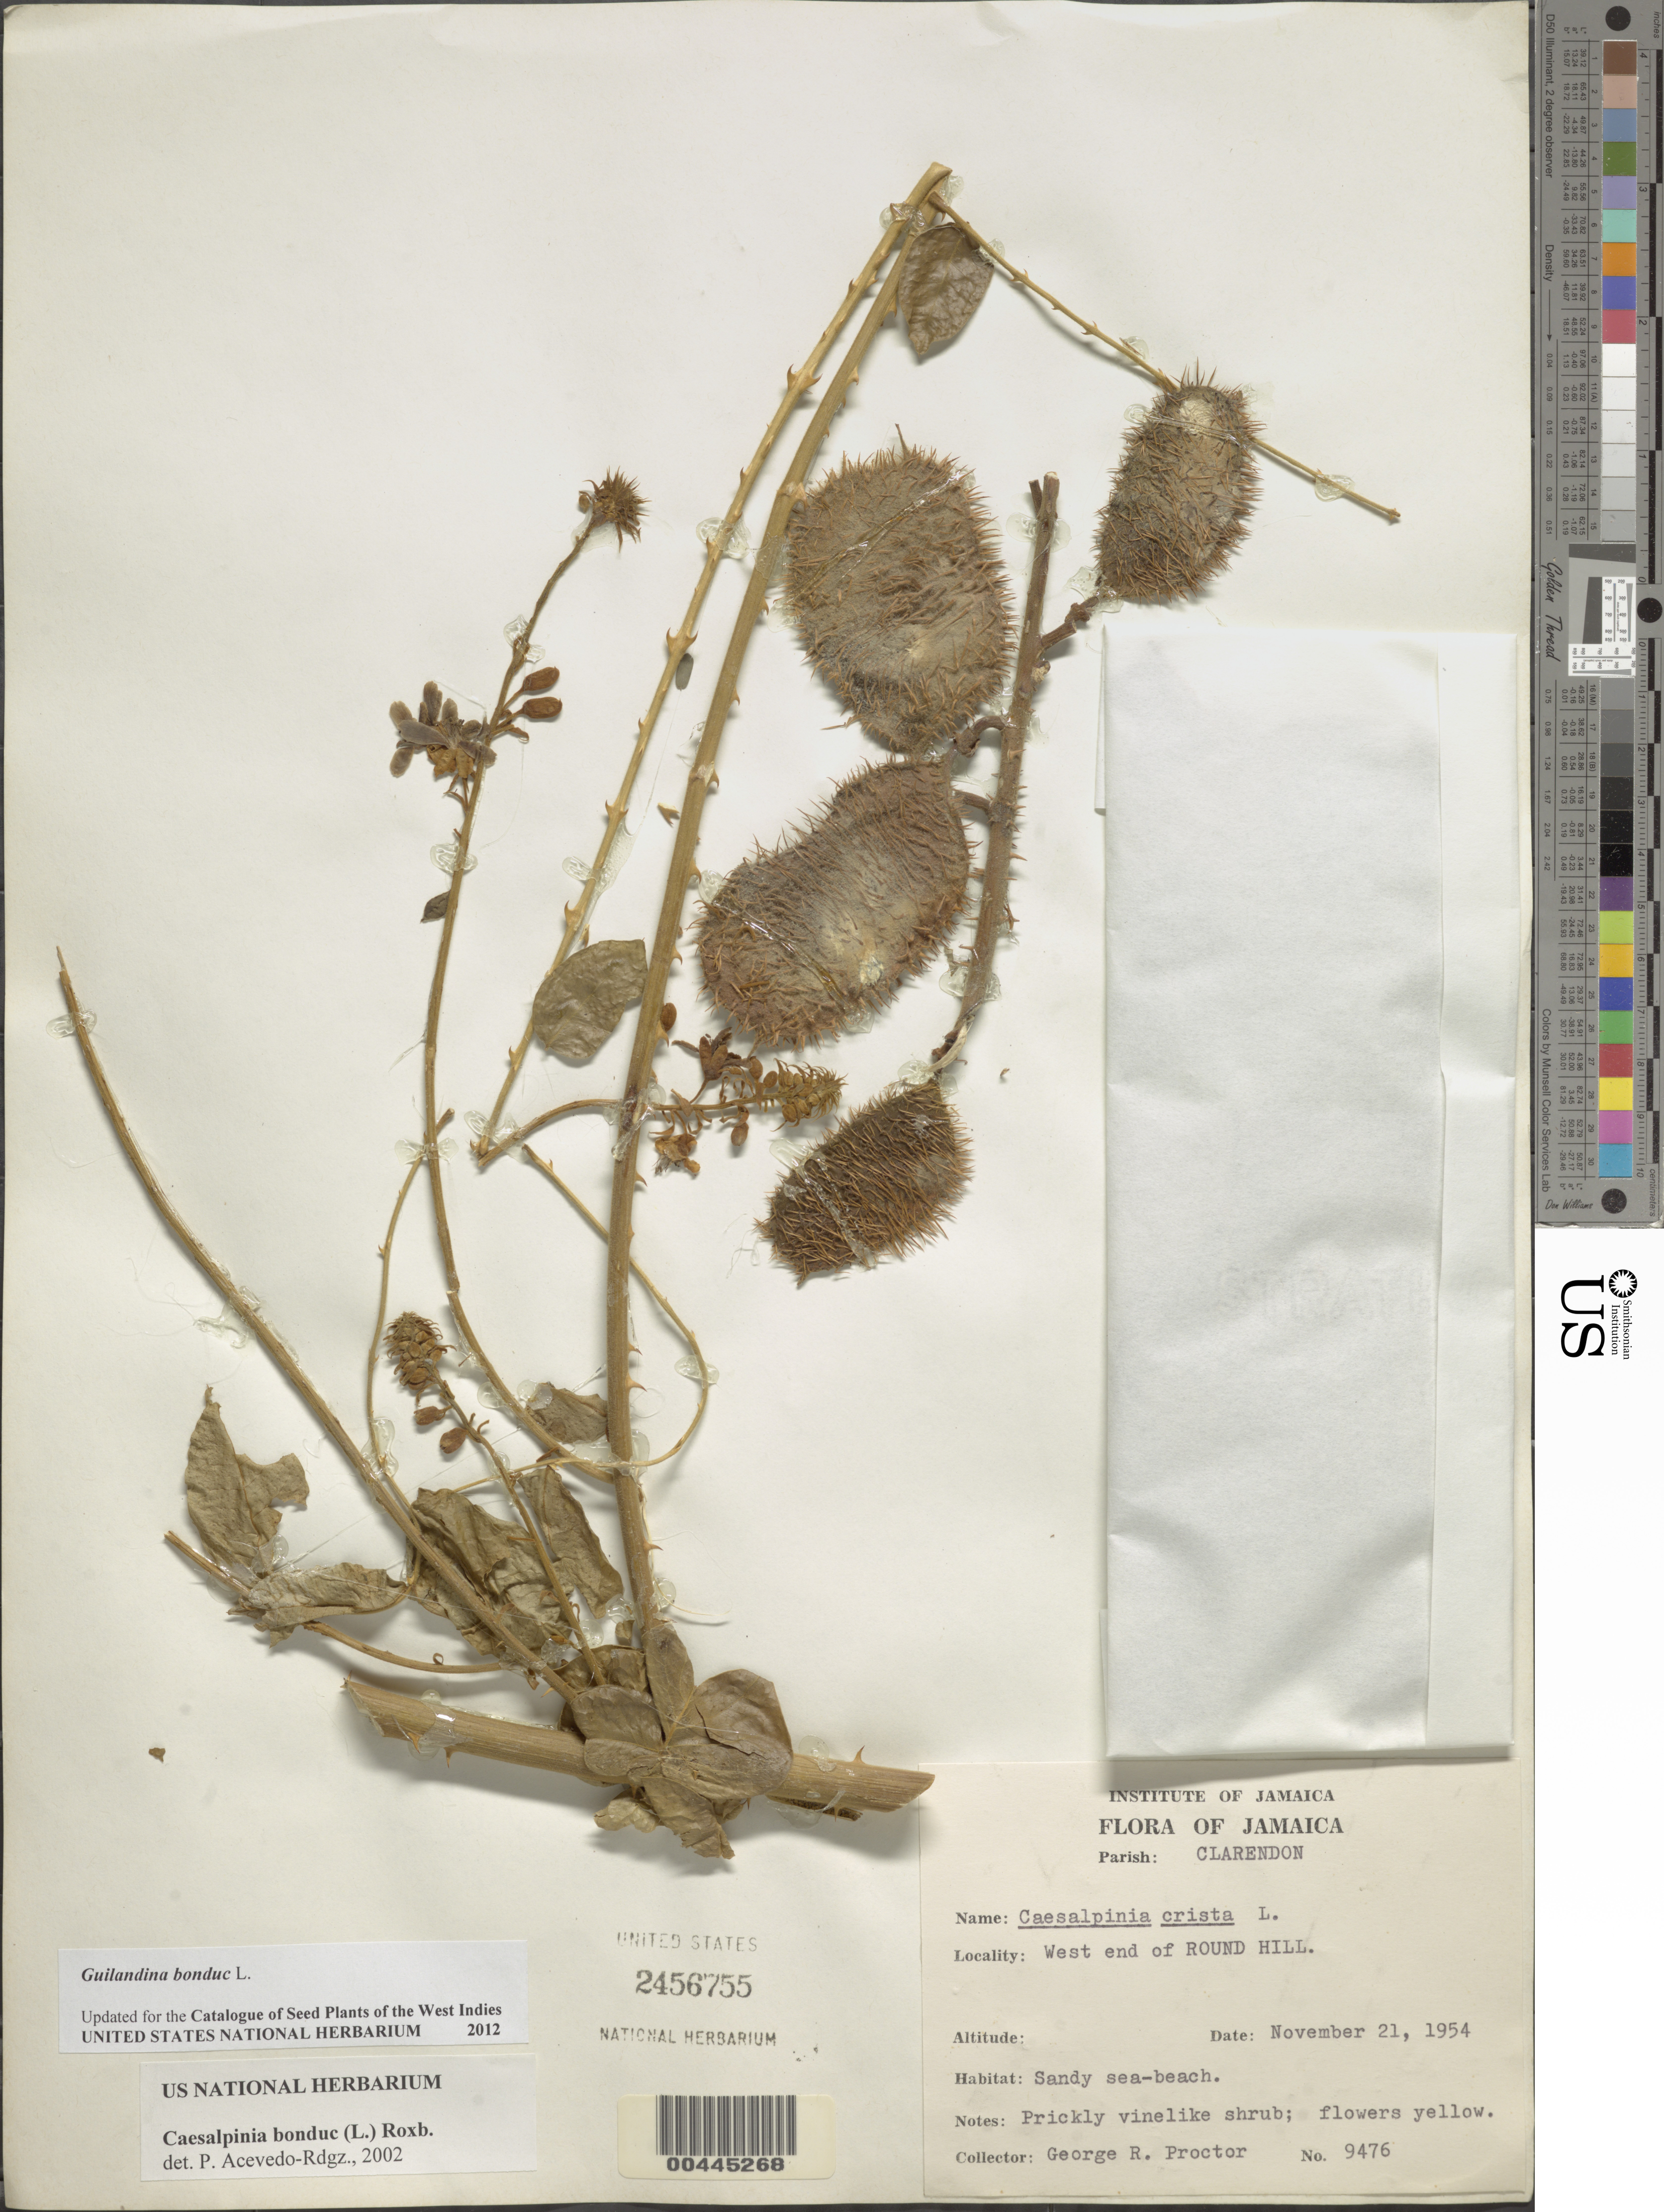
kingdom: Plantae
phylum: Tracheophyta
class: Magnoliopsida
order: Fabales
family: Fabaceae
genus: Guilandina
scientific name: Guilandina bonduc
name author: L.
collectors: G. R. Proctor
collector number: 9476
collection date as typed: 21 Nov 1954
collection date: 1954-11-21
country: Jamaica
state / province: Clarendon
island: Greater Antilles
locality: W end of round hill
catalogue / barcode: US 2456755